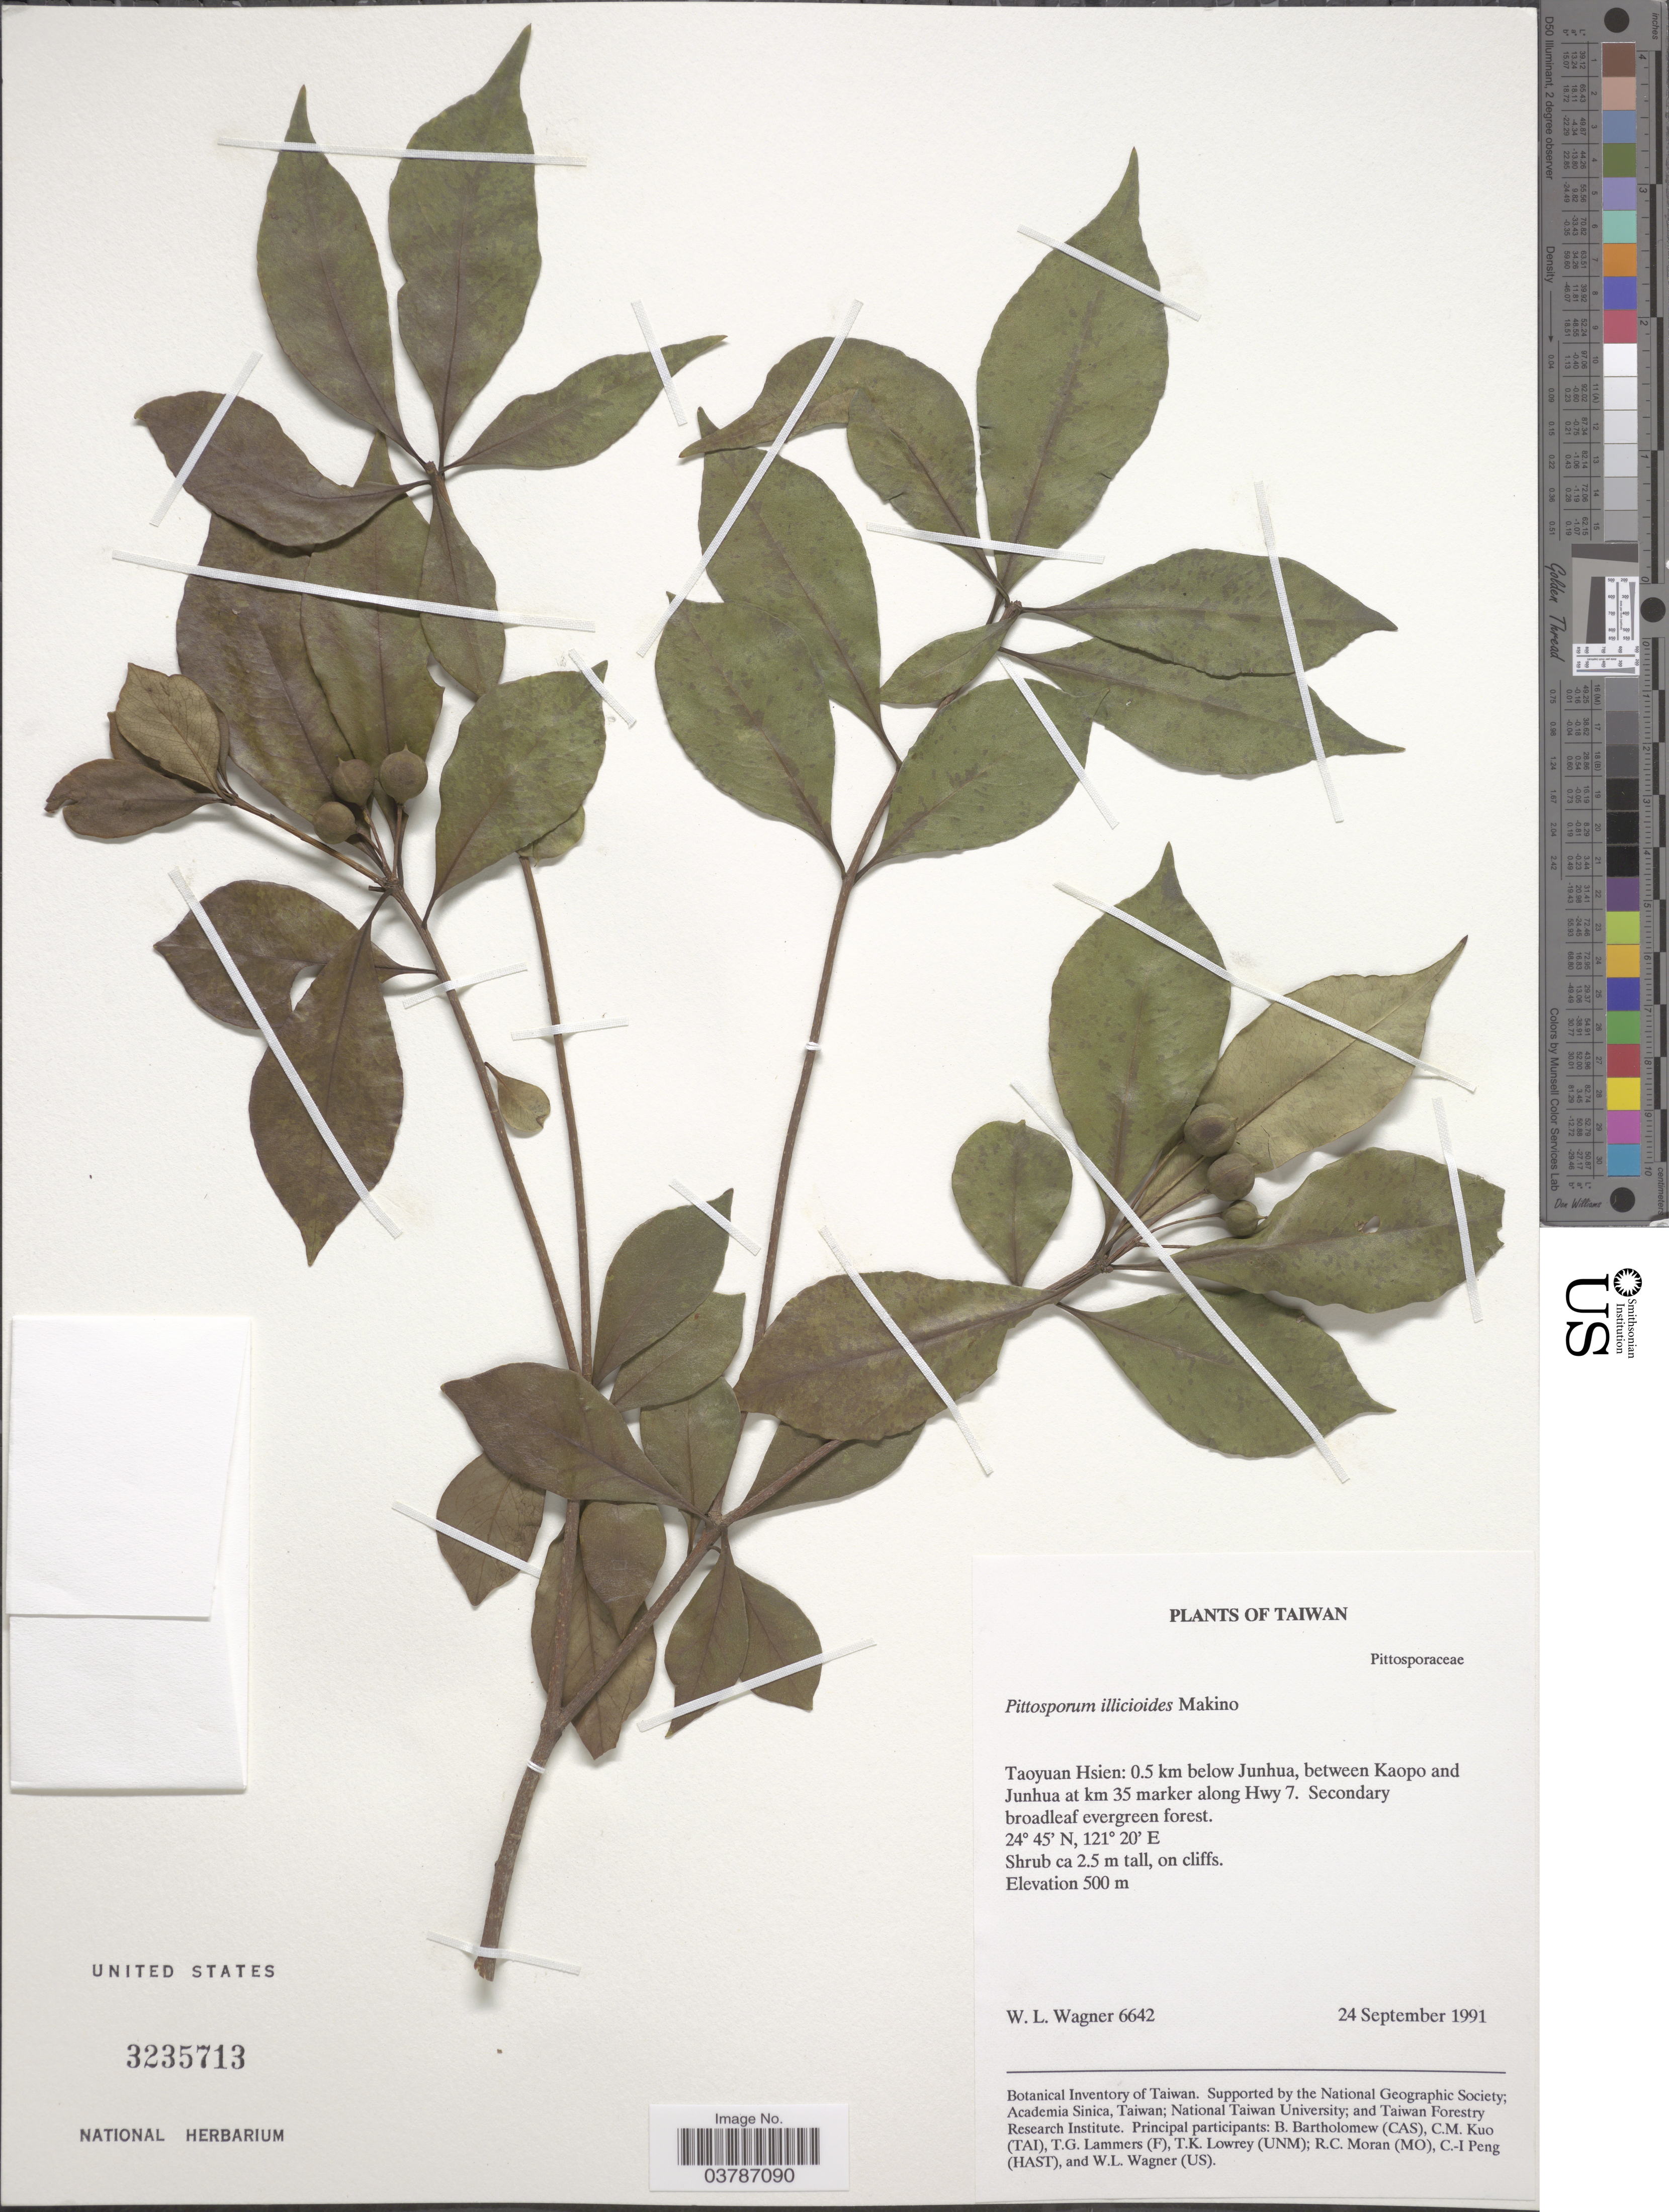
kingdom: Plantae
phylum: Tracheophyta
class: Magnoliopsida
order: Apiales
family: Pittosporaceae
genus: Pittosporum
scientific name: Pittosporum illicioides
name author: Makino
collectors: W. L. Wagner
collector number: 6642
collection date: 1991-09-24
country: Taiwan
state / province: Taoyuan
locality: Taoyuan Hsien: 0.5 km below Junhua, between Kaopo and Junhua at km 35 marker along Hwy 7. Secondary broadleaf evergreen forest.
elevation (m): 500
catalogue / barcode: US 3235713